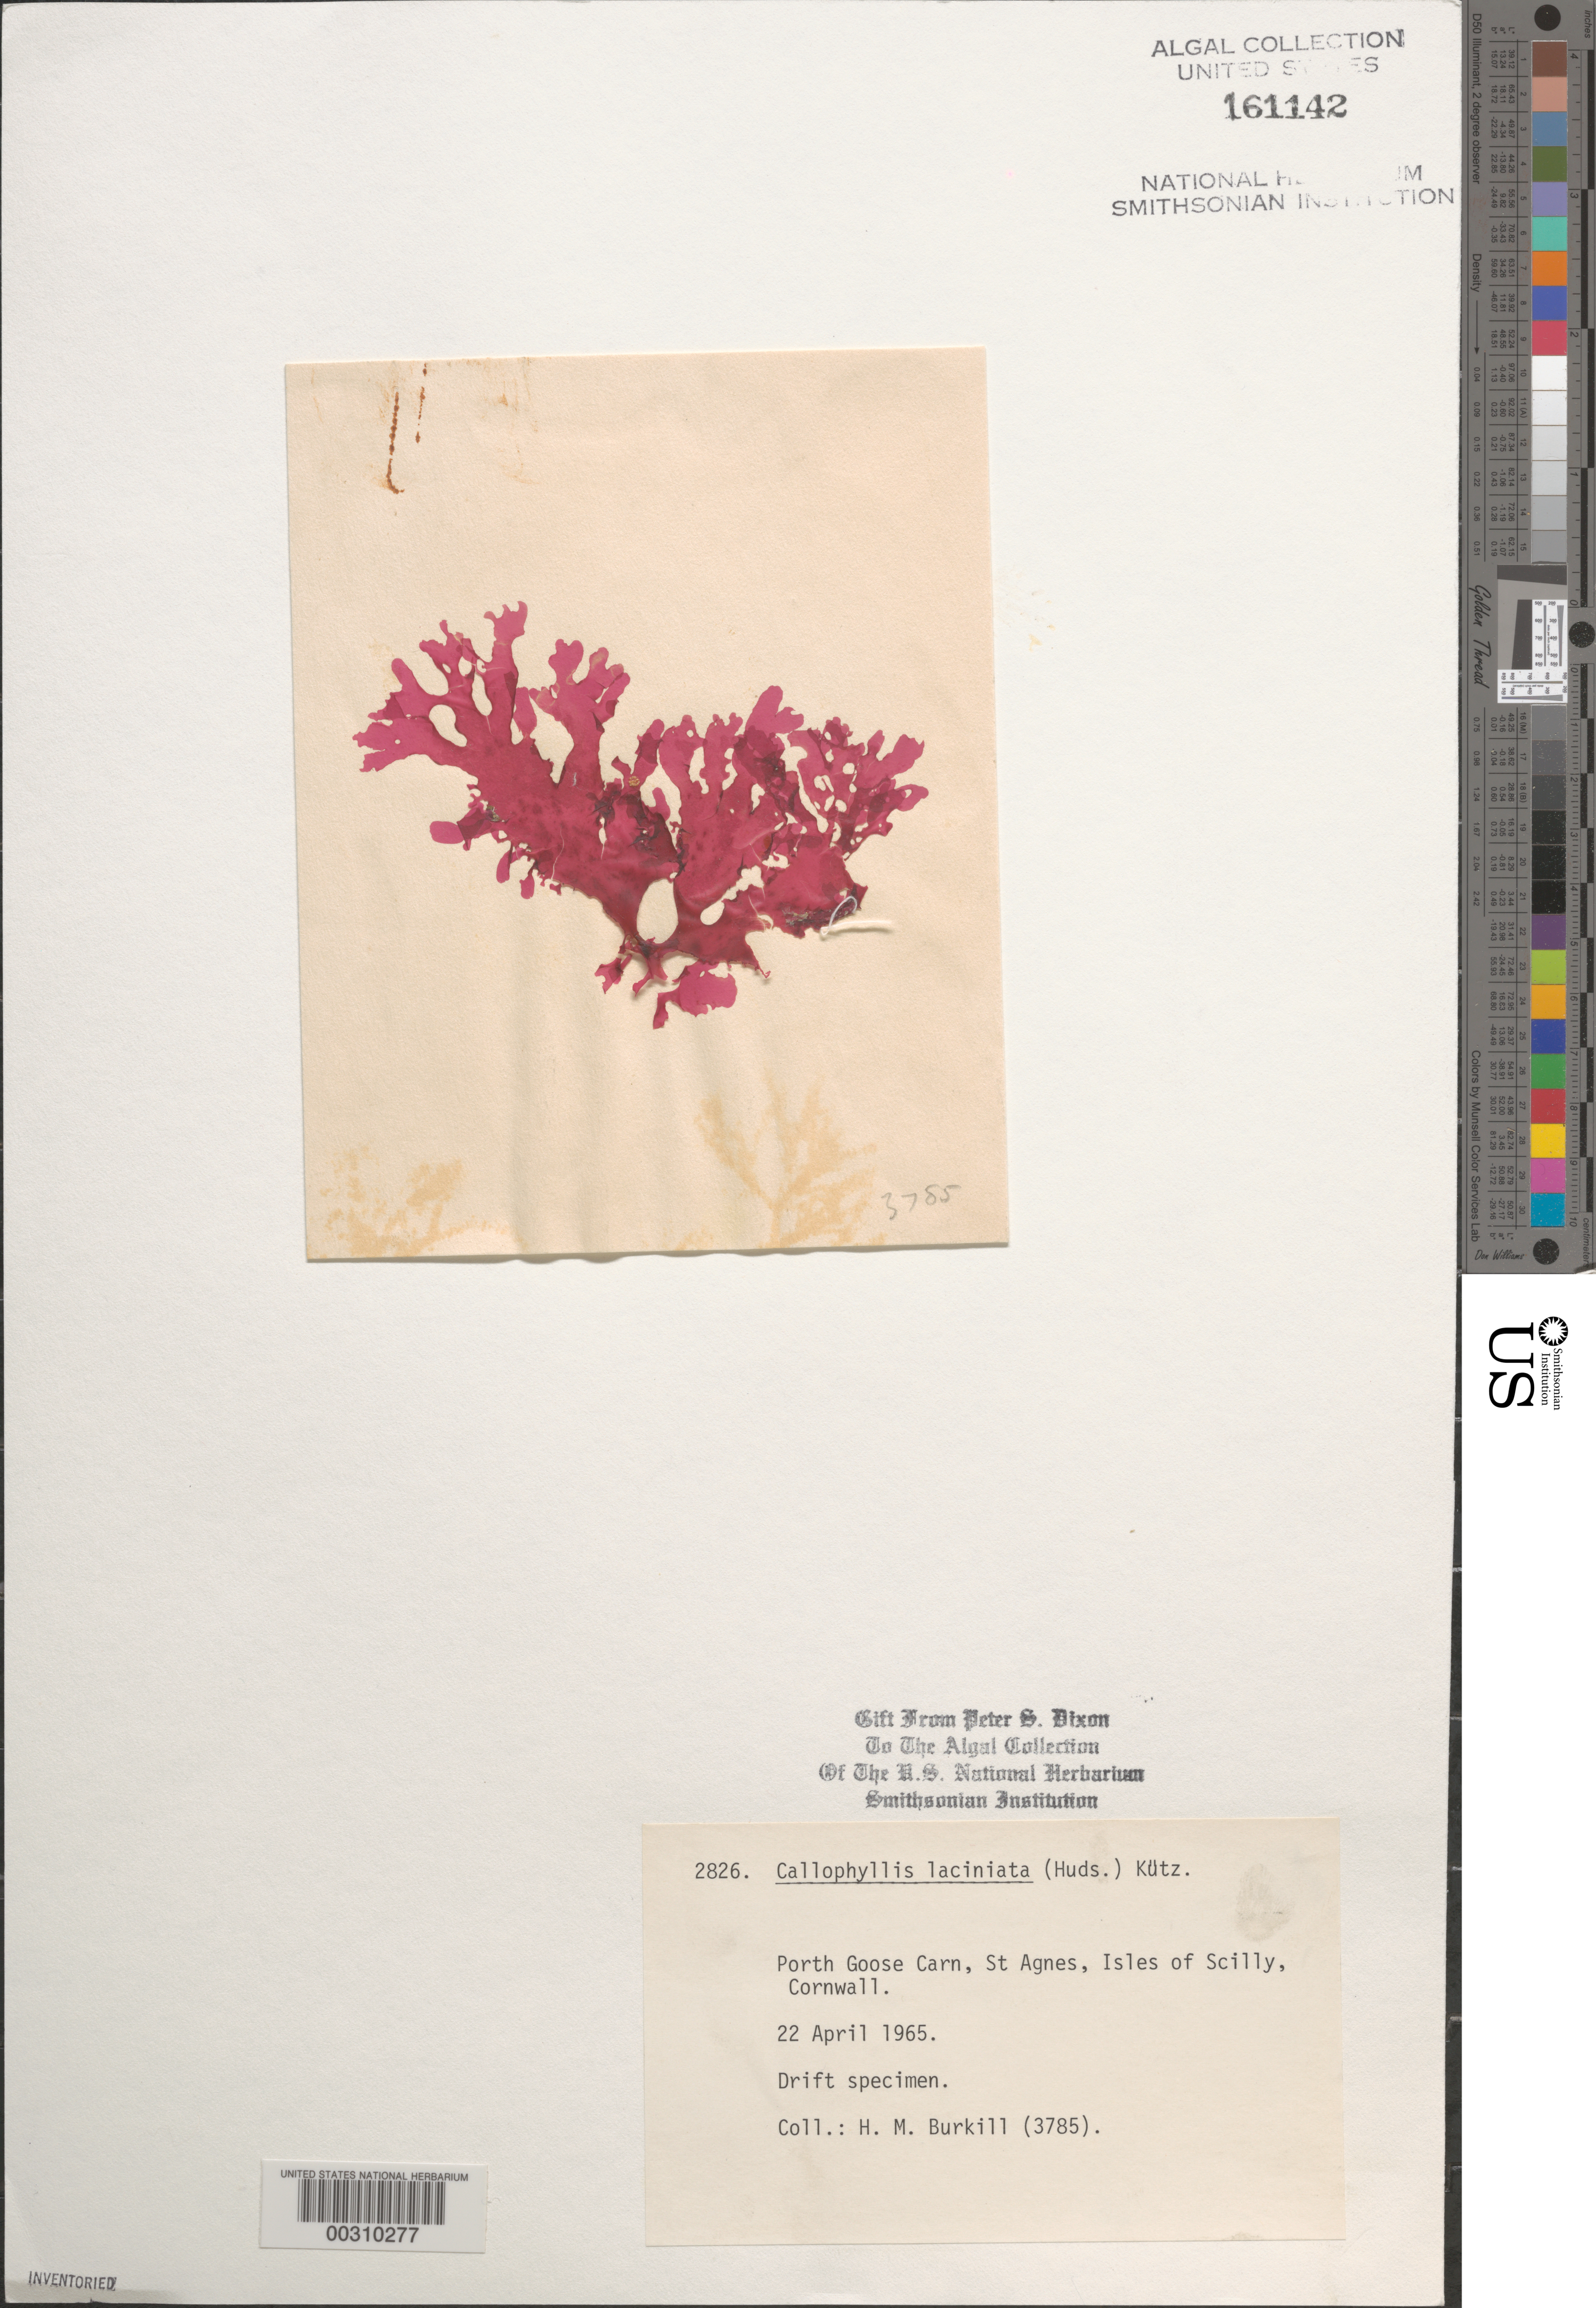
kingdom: Plantae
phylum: Rhodophyta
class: Florideophyceae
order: Gigartinales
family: Kallymeniaceae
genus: Metacallophyllis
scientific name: Metacallophyllis laciniata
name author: (Hudson) Vergés & L. Le Gall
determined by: Algae name updating Project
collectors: H. M. Burkill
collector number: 3785 & PSD 2826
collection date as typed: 22 Apr 1965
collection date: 1965-04-22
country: United Kingdom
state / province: England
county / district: Council of the Isles of Scilly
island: St. Agnes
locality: Porth Goose Carn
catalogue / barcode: US 161142